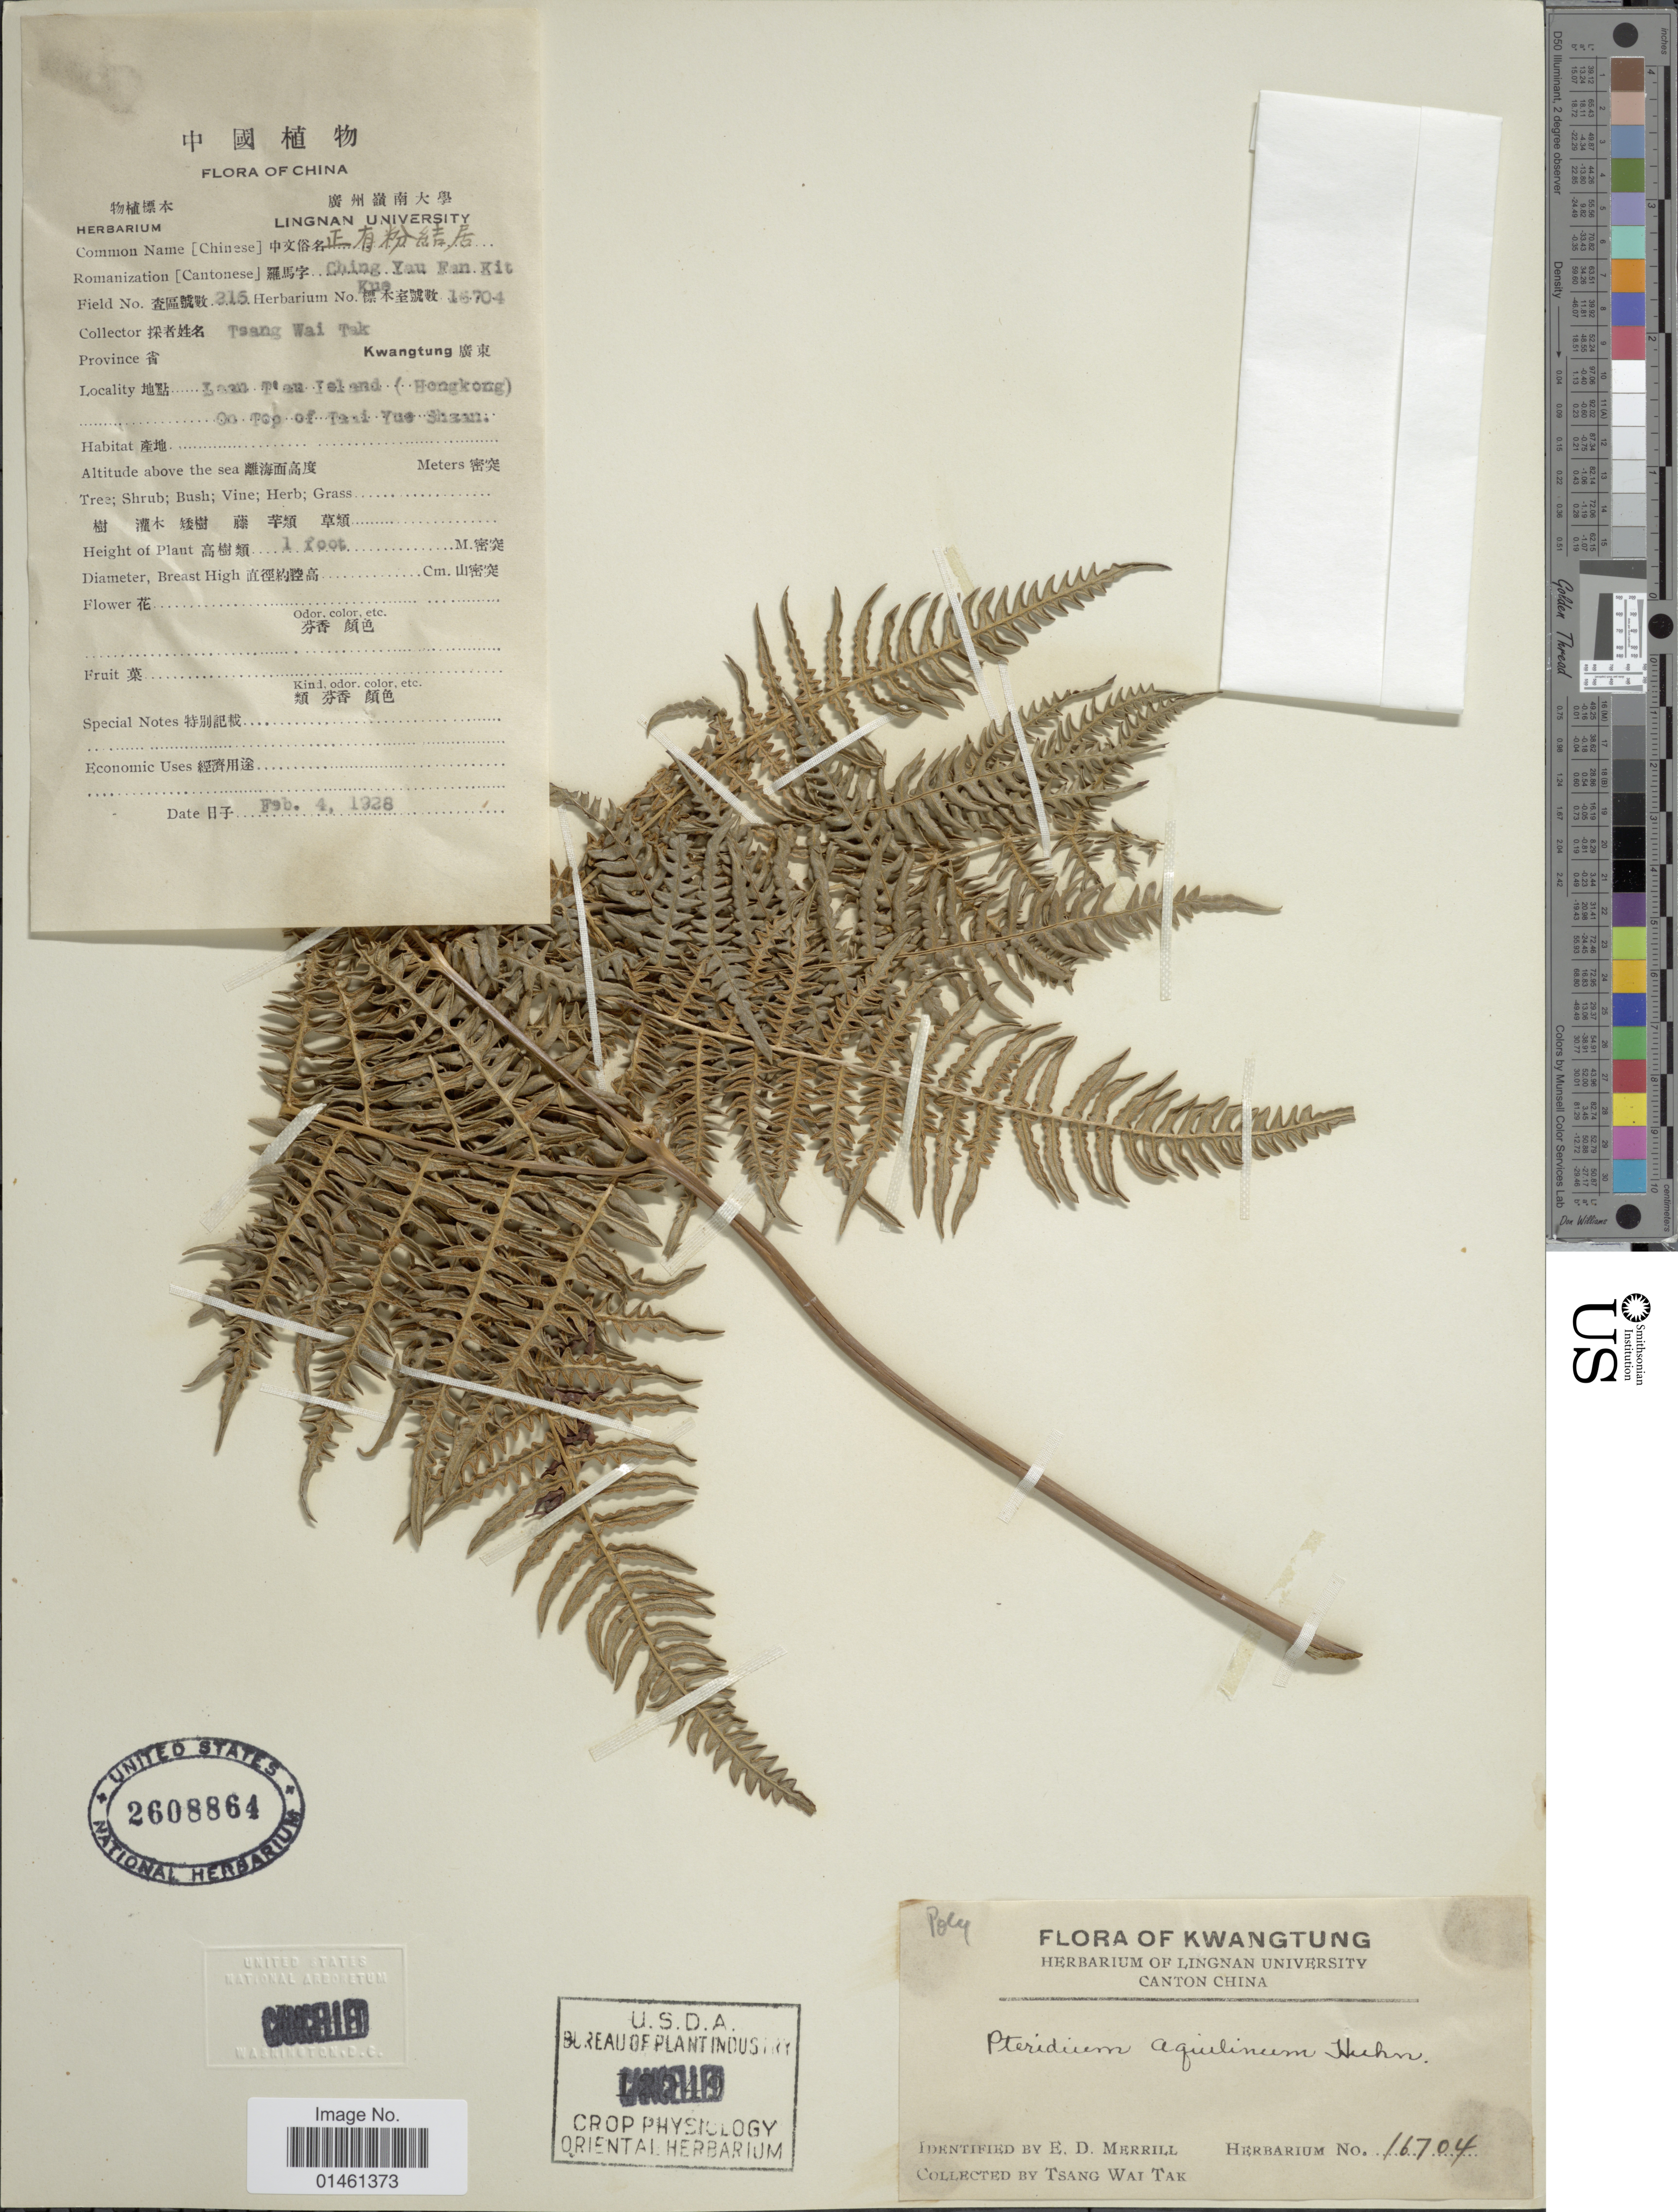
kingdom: Plantae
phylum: Tracheophyta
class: Polypodiopsida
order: Polypodiales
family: Dennstaedtiaceae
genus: Pteridium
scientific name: Pteridium aquilinum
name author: (L.) Kuhn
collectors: T. Tak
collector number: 315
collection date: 1928-02-04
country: China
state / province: Guangdong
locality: Kwangtung province, Laan T'au Island(HongKong), on top of Tai Yue Shaan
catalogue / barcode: US 2608864